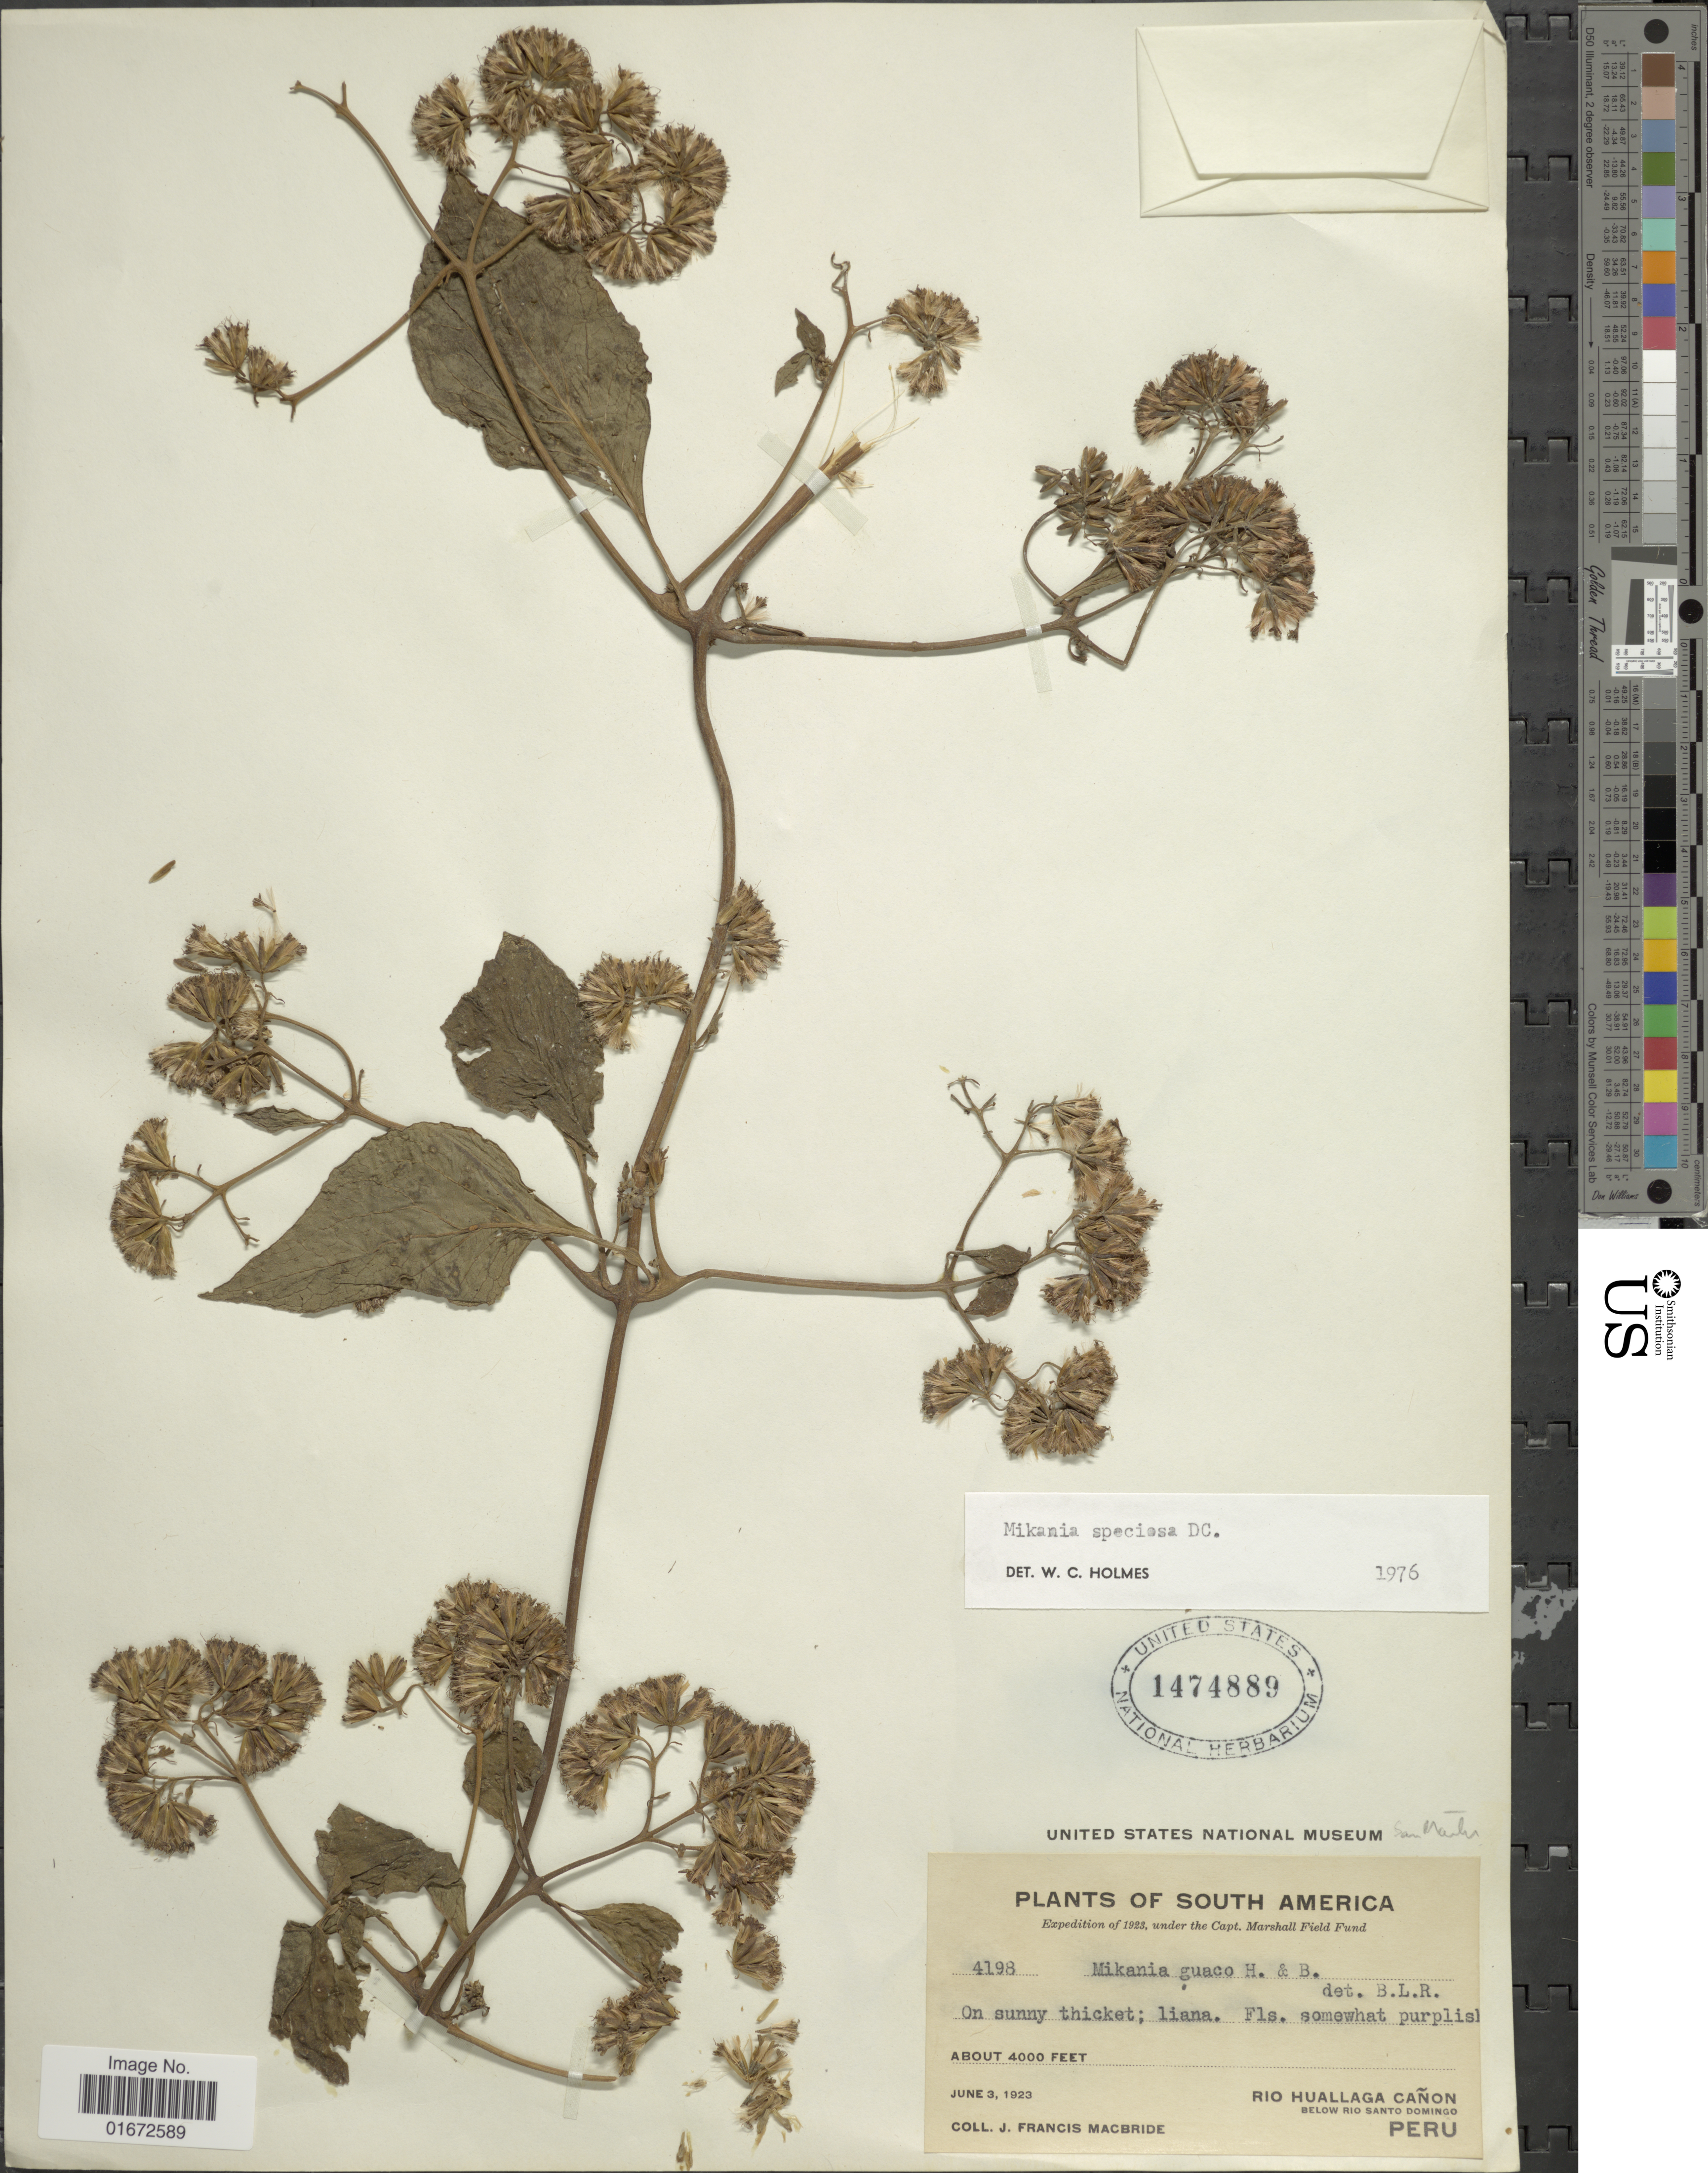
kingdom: Plantae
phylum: Tracheophyta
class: Magnoliopsida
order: Asterales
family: Asteraceae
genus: Mikania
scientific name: Mikania speciosa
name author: DC.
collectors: J. F. Macbride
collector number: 4198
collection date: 1923-06-03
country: Peru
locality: On sunny thicket; liana. Rio Huallaga Cañon. Below Rio Santo Domingo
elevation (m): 1219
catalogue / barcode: US 1474889